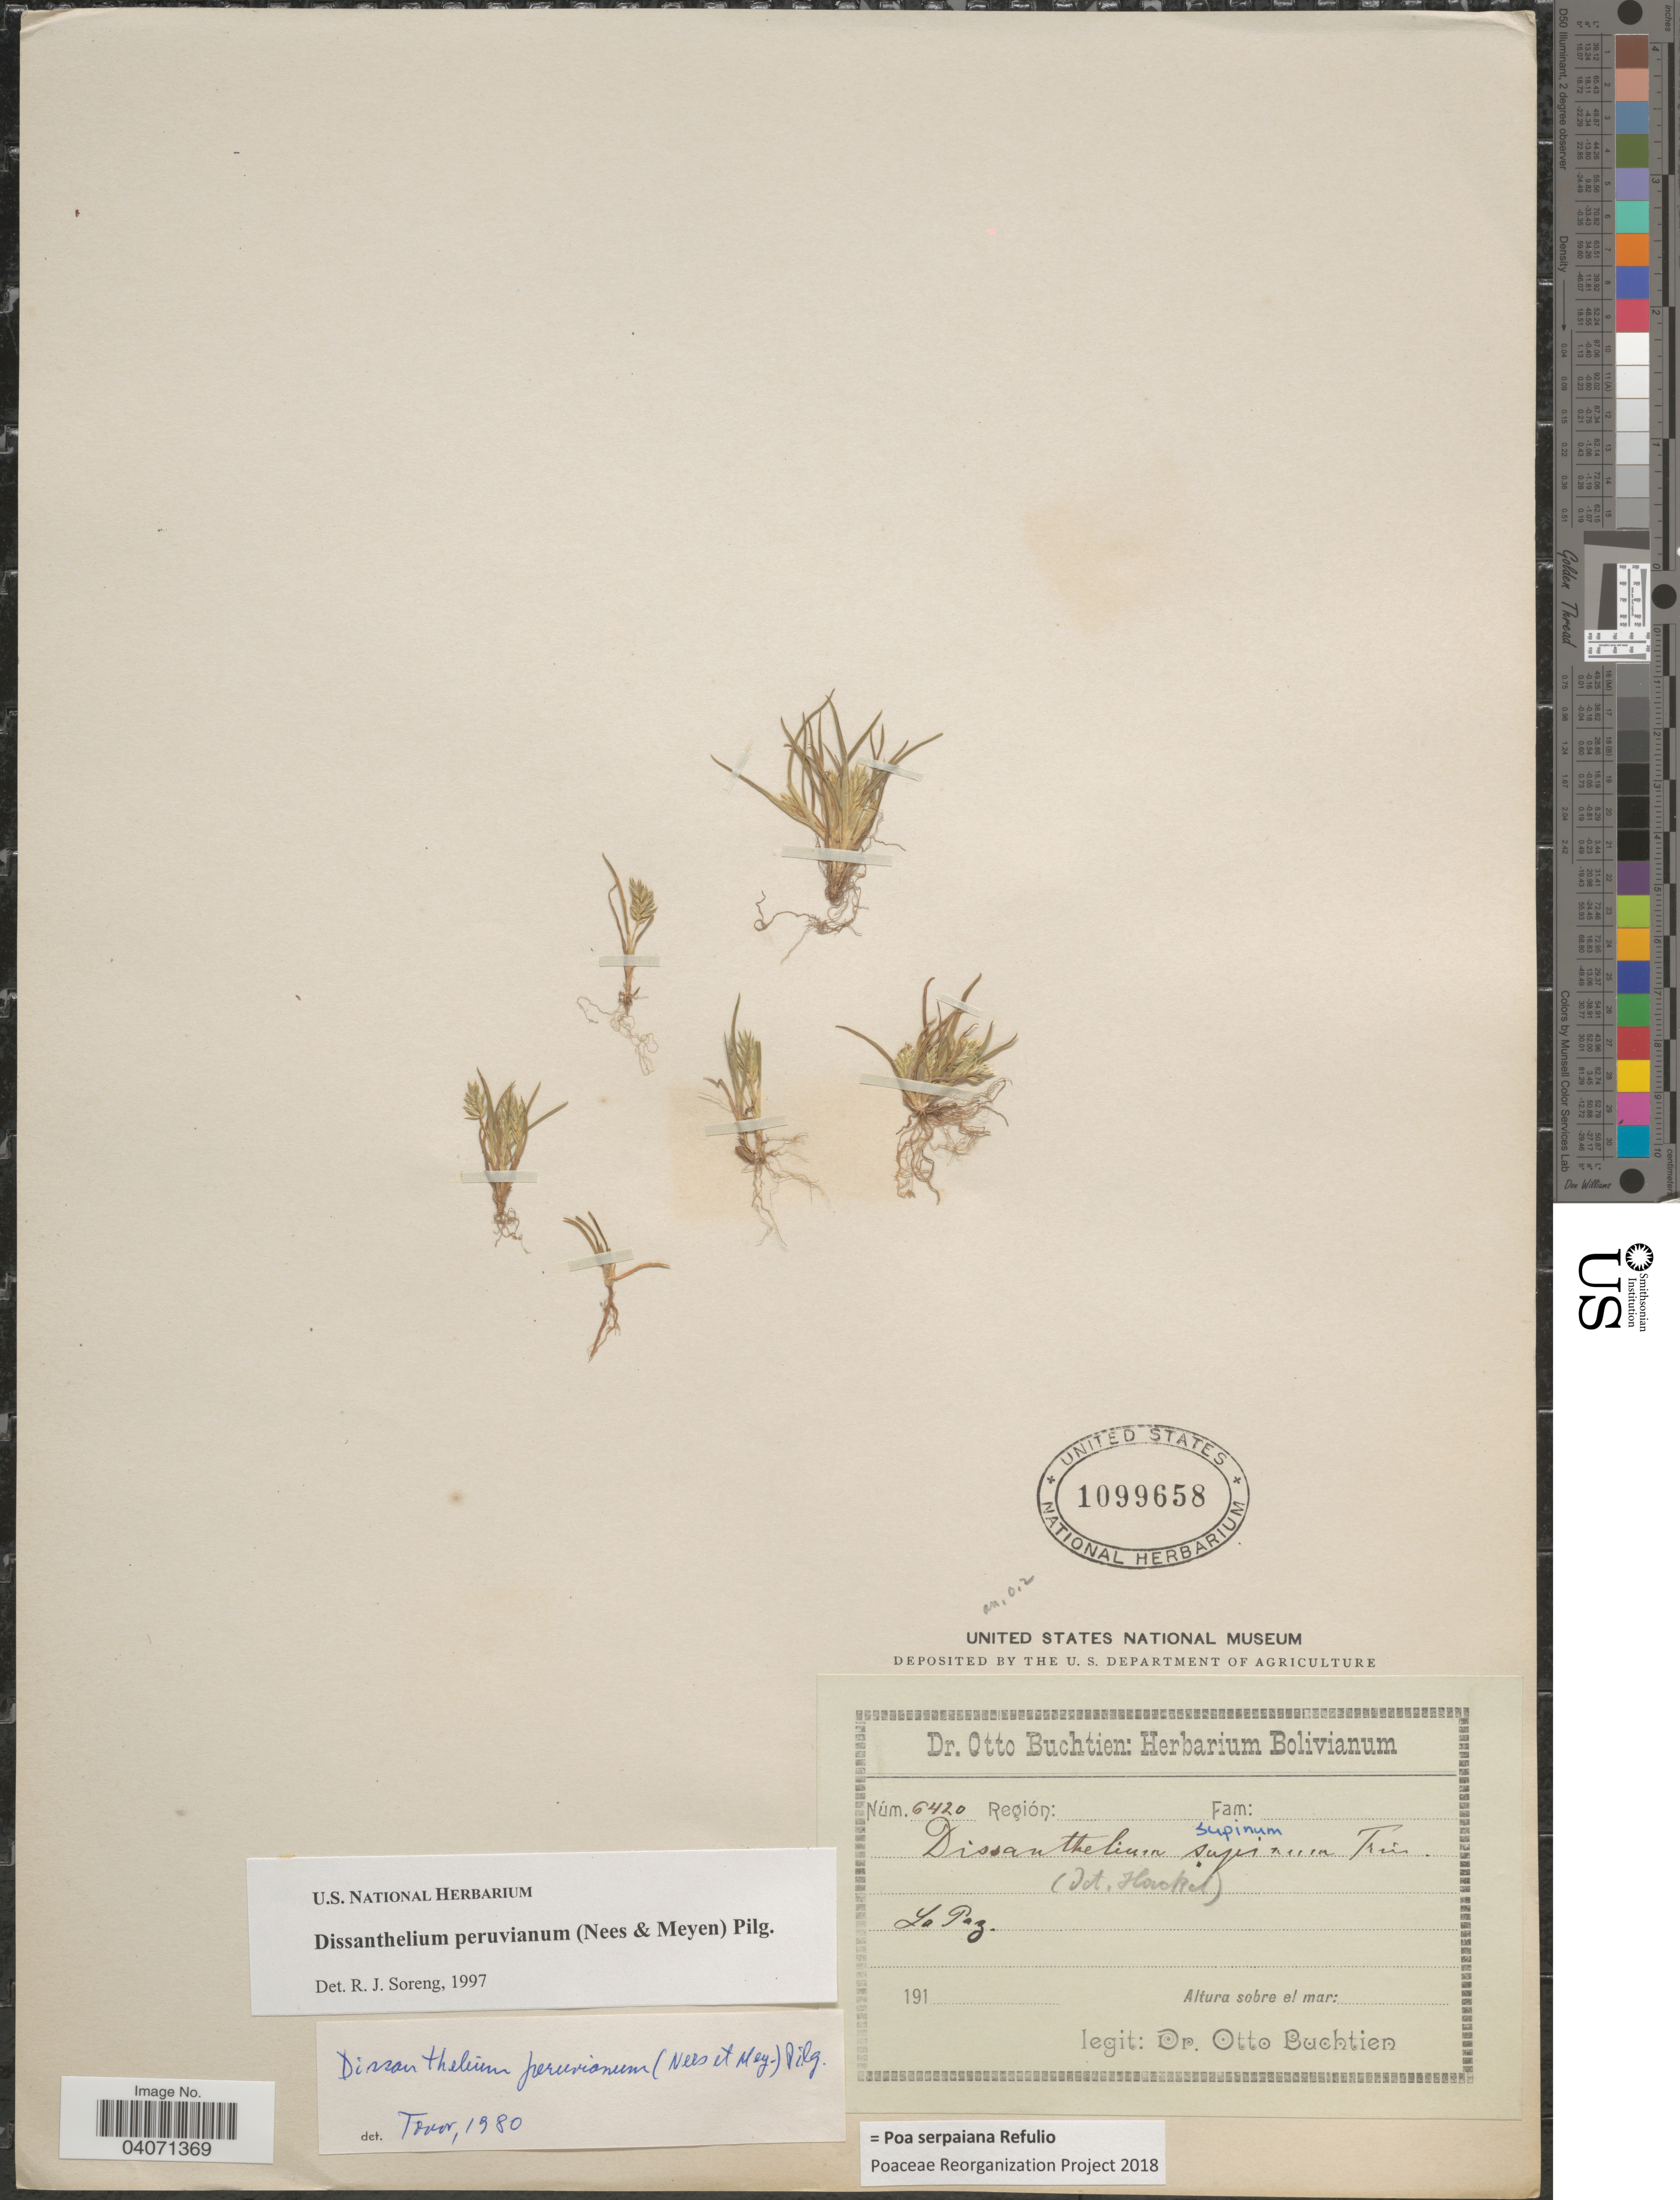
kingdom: Plantae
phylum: Tracheophyta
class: Liliopsida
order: Poales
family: Poaceae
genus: Poa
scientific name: Poa serpaiana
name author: Refulio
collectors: O. Buchtien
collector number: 6420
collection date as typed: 191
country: Bolivia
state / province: La Paz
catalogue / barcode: US 1099658